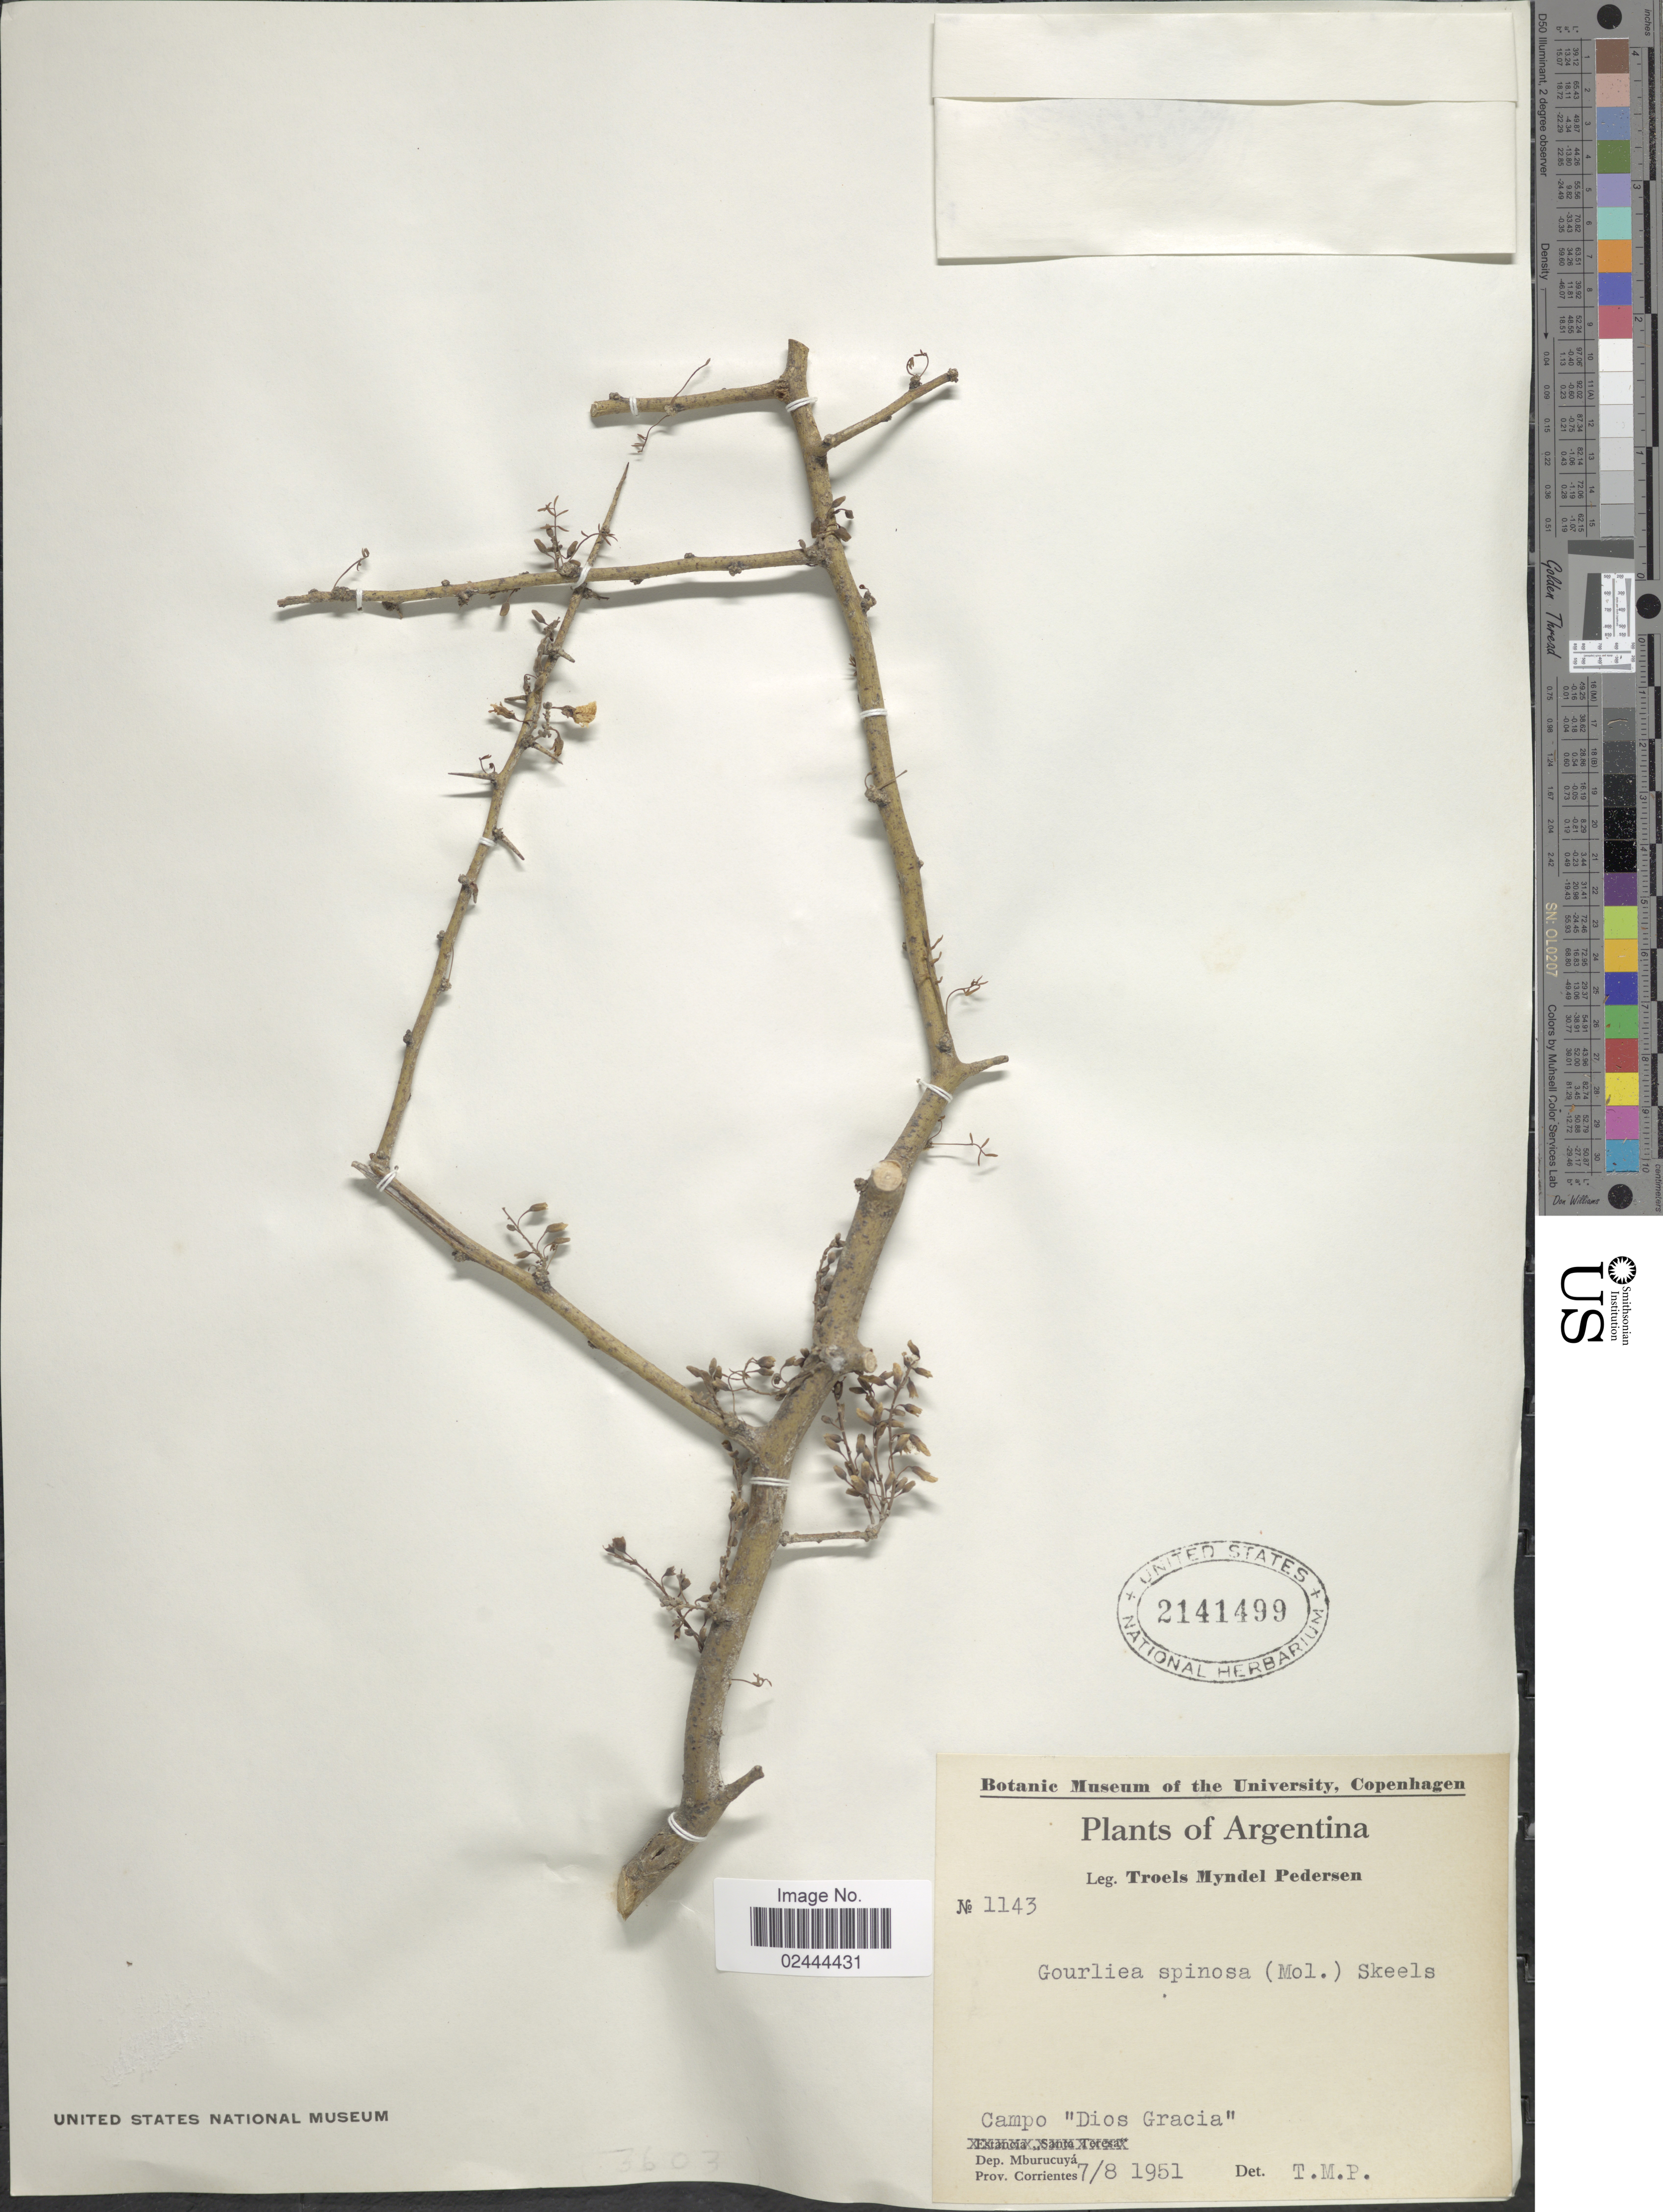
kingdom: Plantae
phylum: Tracheophyta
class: Magnoliopsida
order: Fabales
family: Fabaceae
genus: Geoffroea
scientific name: Geoffroea decorticans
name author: (Gillies ex Hook. & Arn.) Burkart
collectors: T. Pederson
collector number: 1143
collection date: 1951-08-07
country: Argentina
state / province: Corrientes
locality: Campo Dios Gracia, Dep. Mburucuya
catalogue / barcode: US 2141499